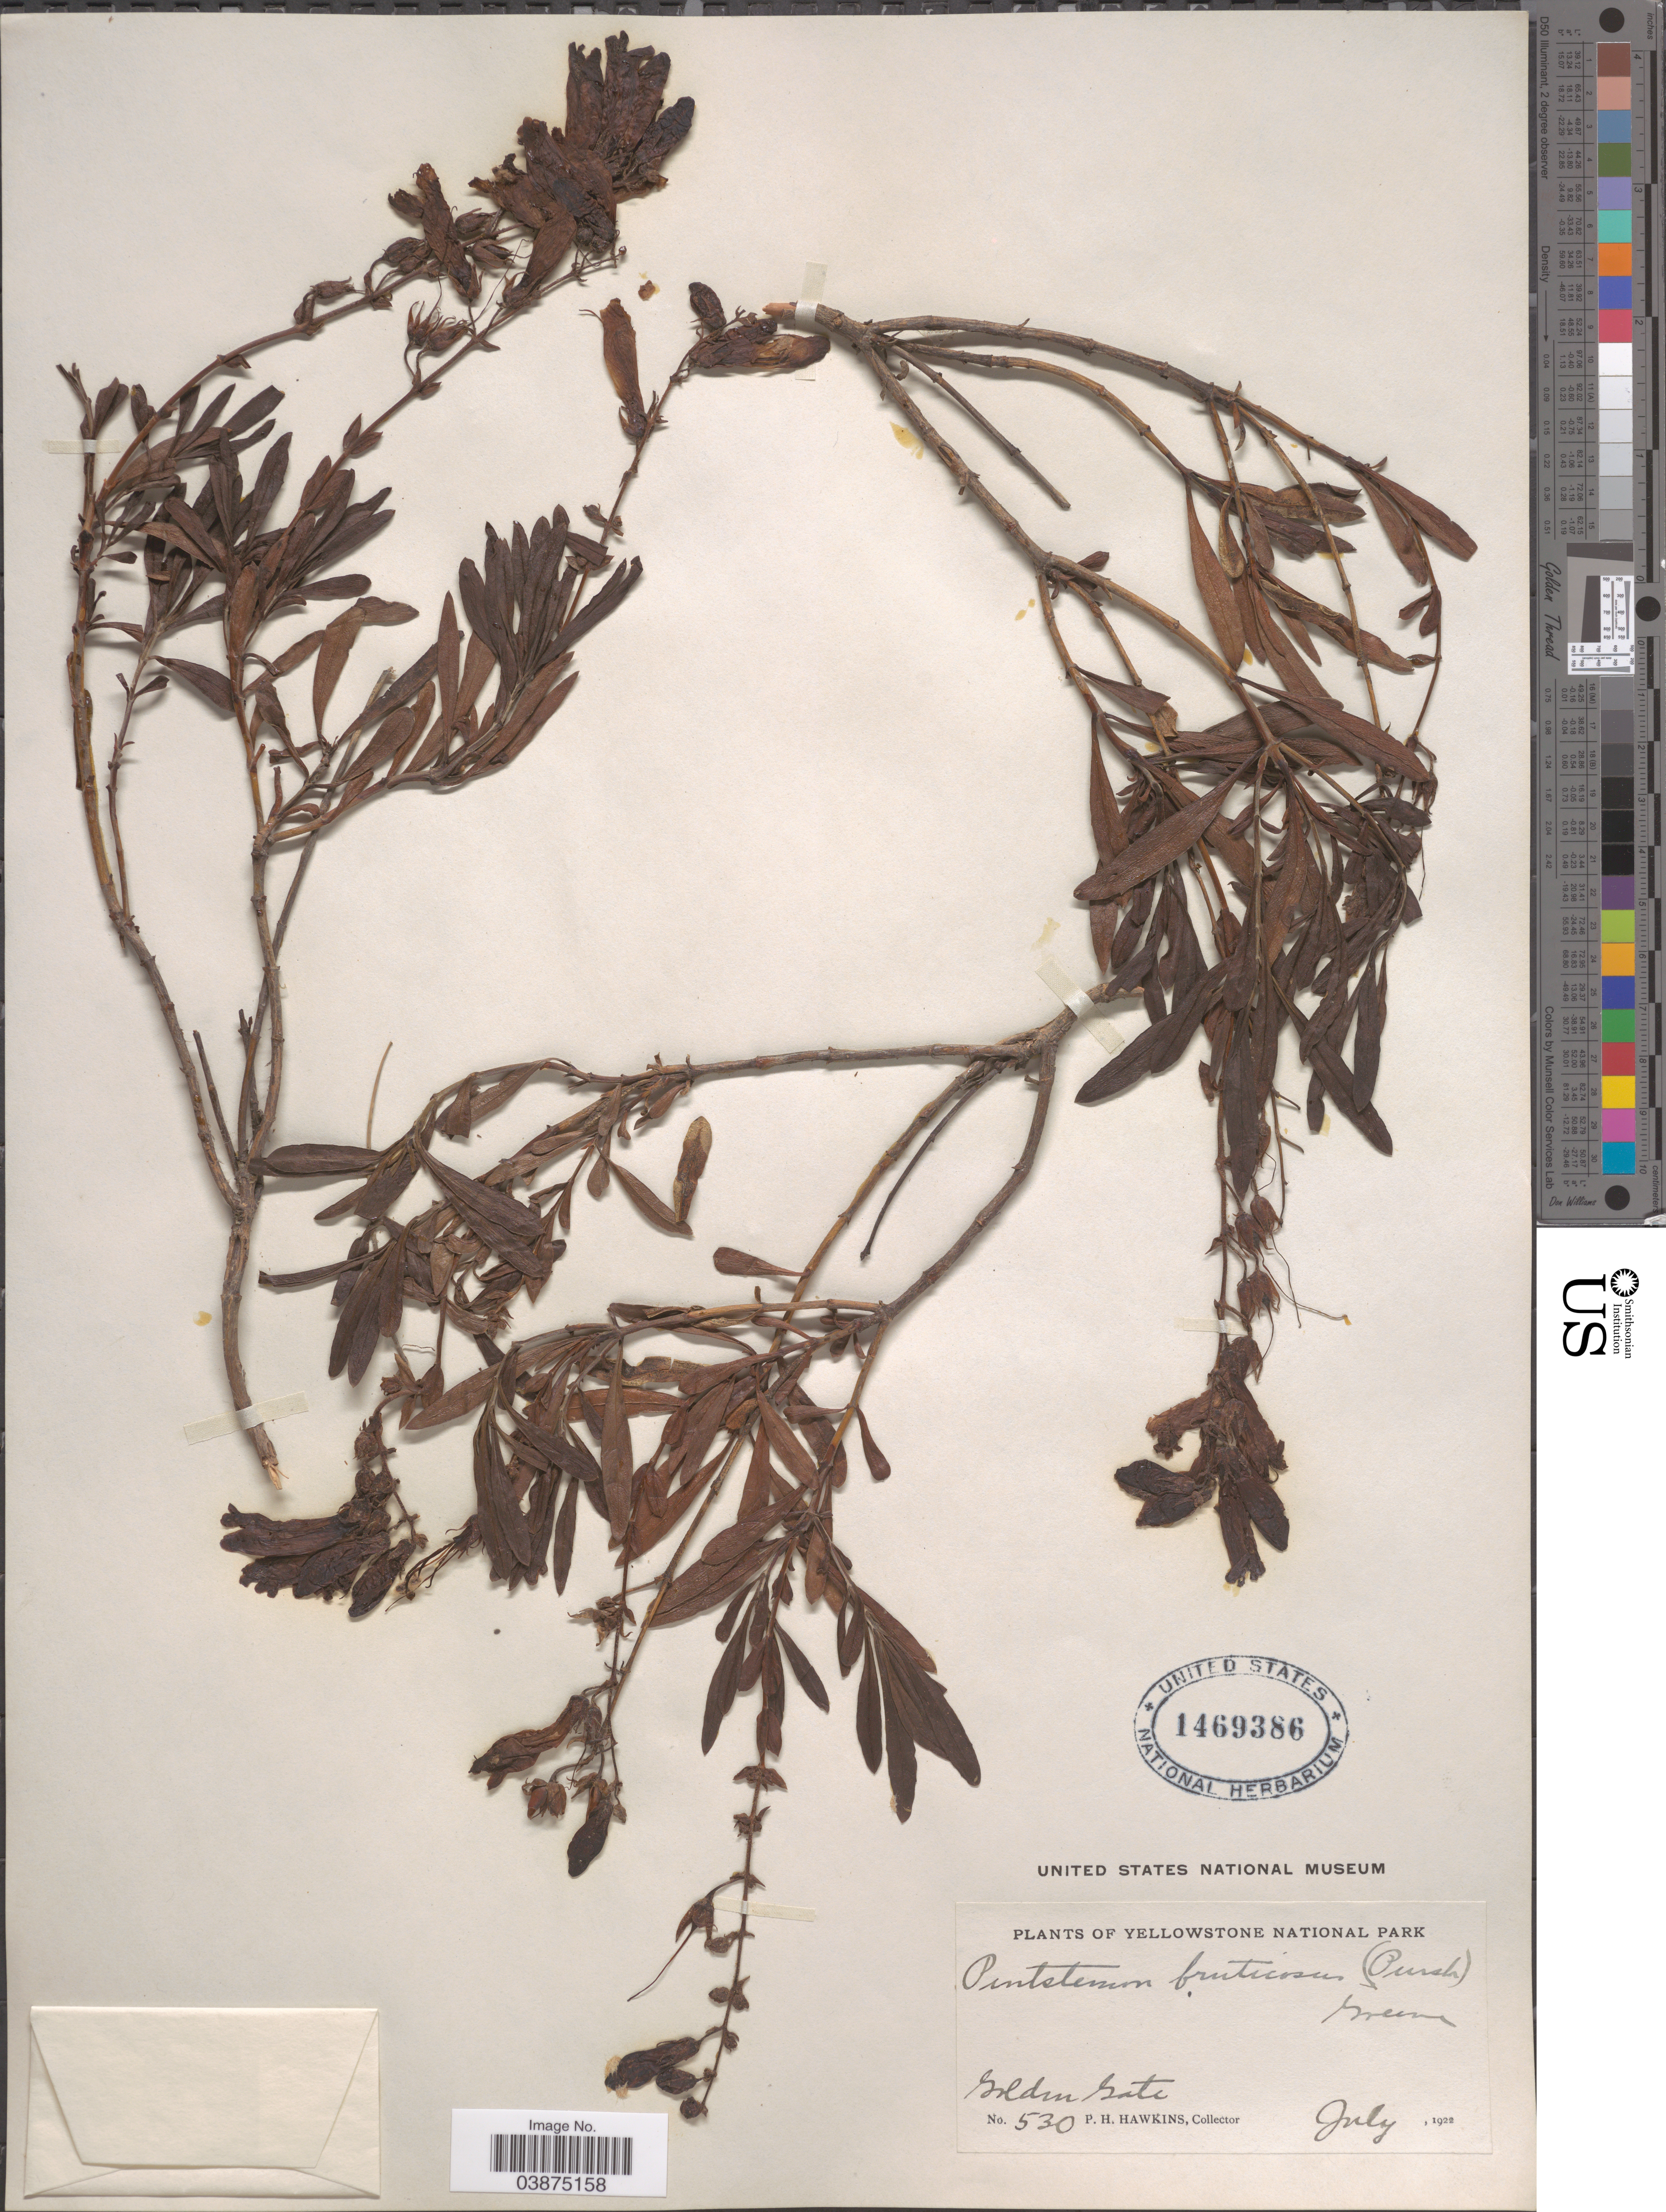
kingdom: Plantae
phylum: Tracheophyta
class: Magnoliopsida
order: Lamiales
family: Plantaginaceae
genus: Penstemon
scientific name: Penstemon fruticosus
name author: (Pursh) Greene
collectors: P. Hawkins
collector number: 530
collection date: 1922-07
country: United States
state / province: Wyoming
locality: Yellowstone National Park. Golden Gate.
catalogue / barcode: US 1469386